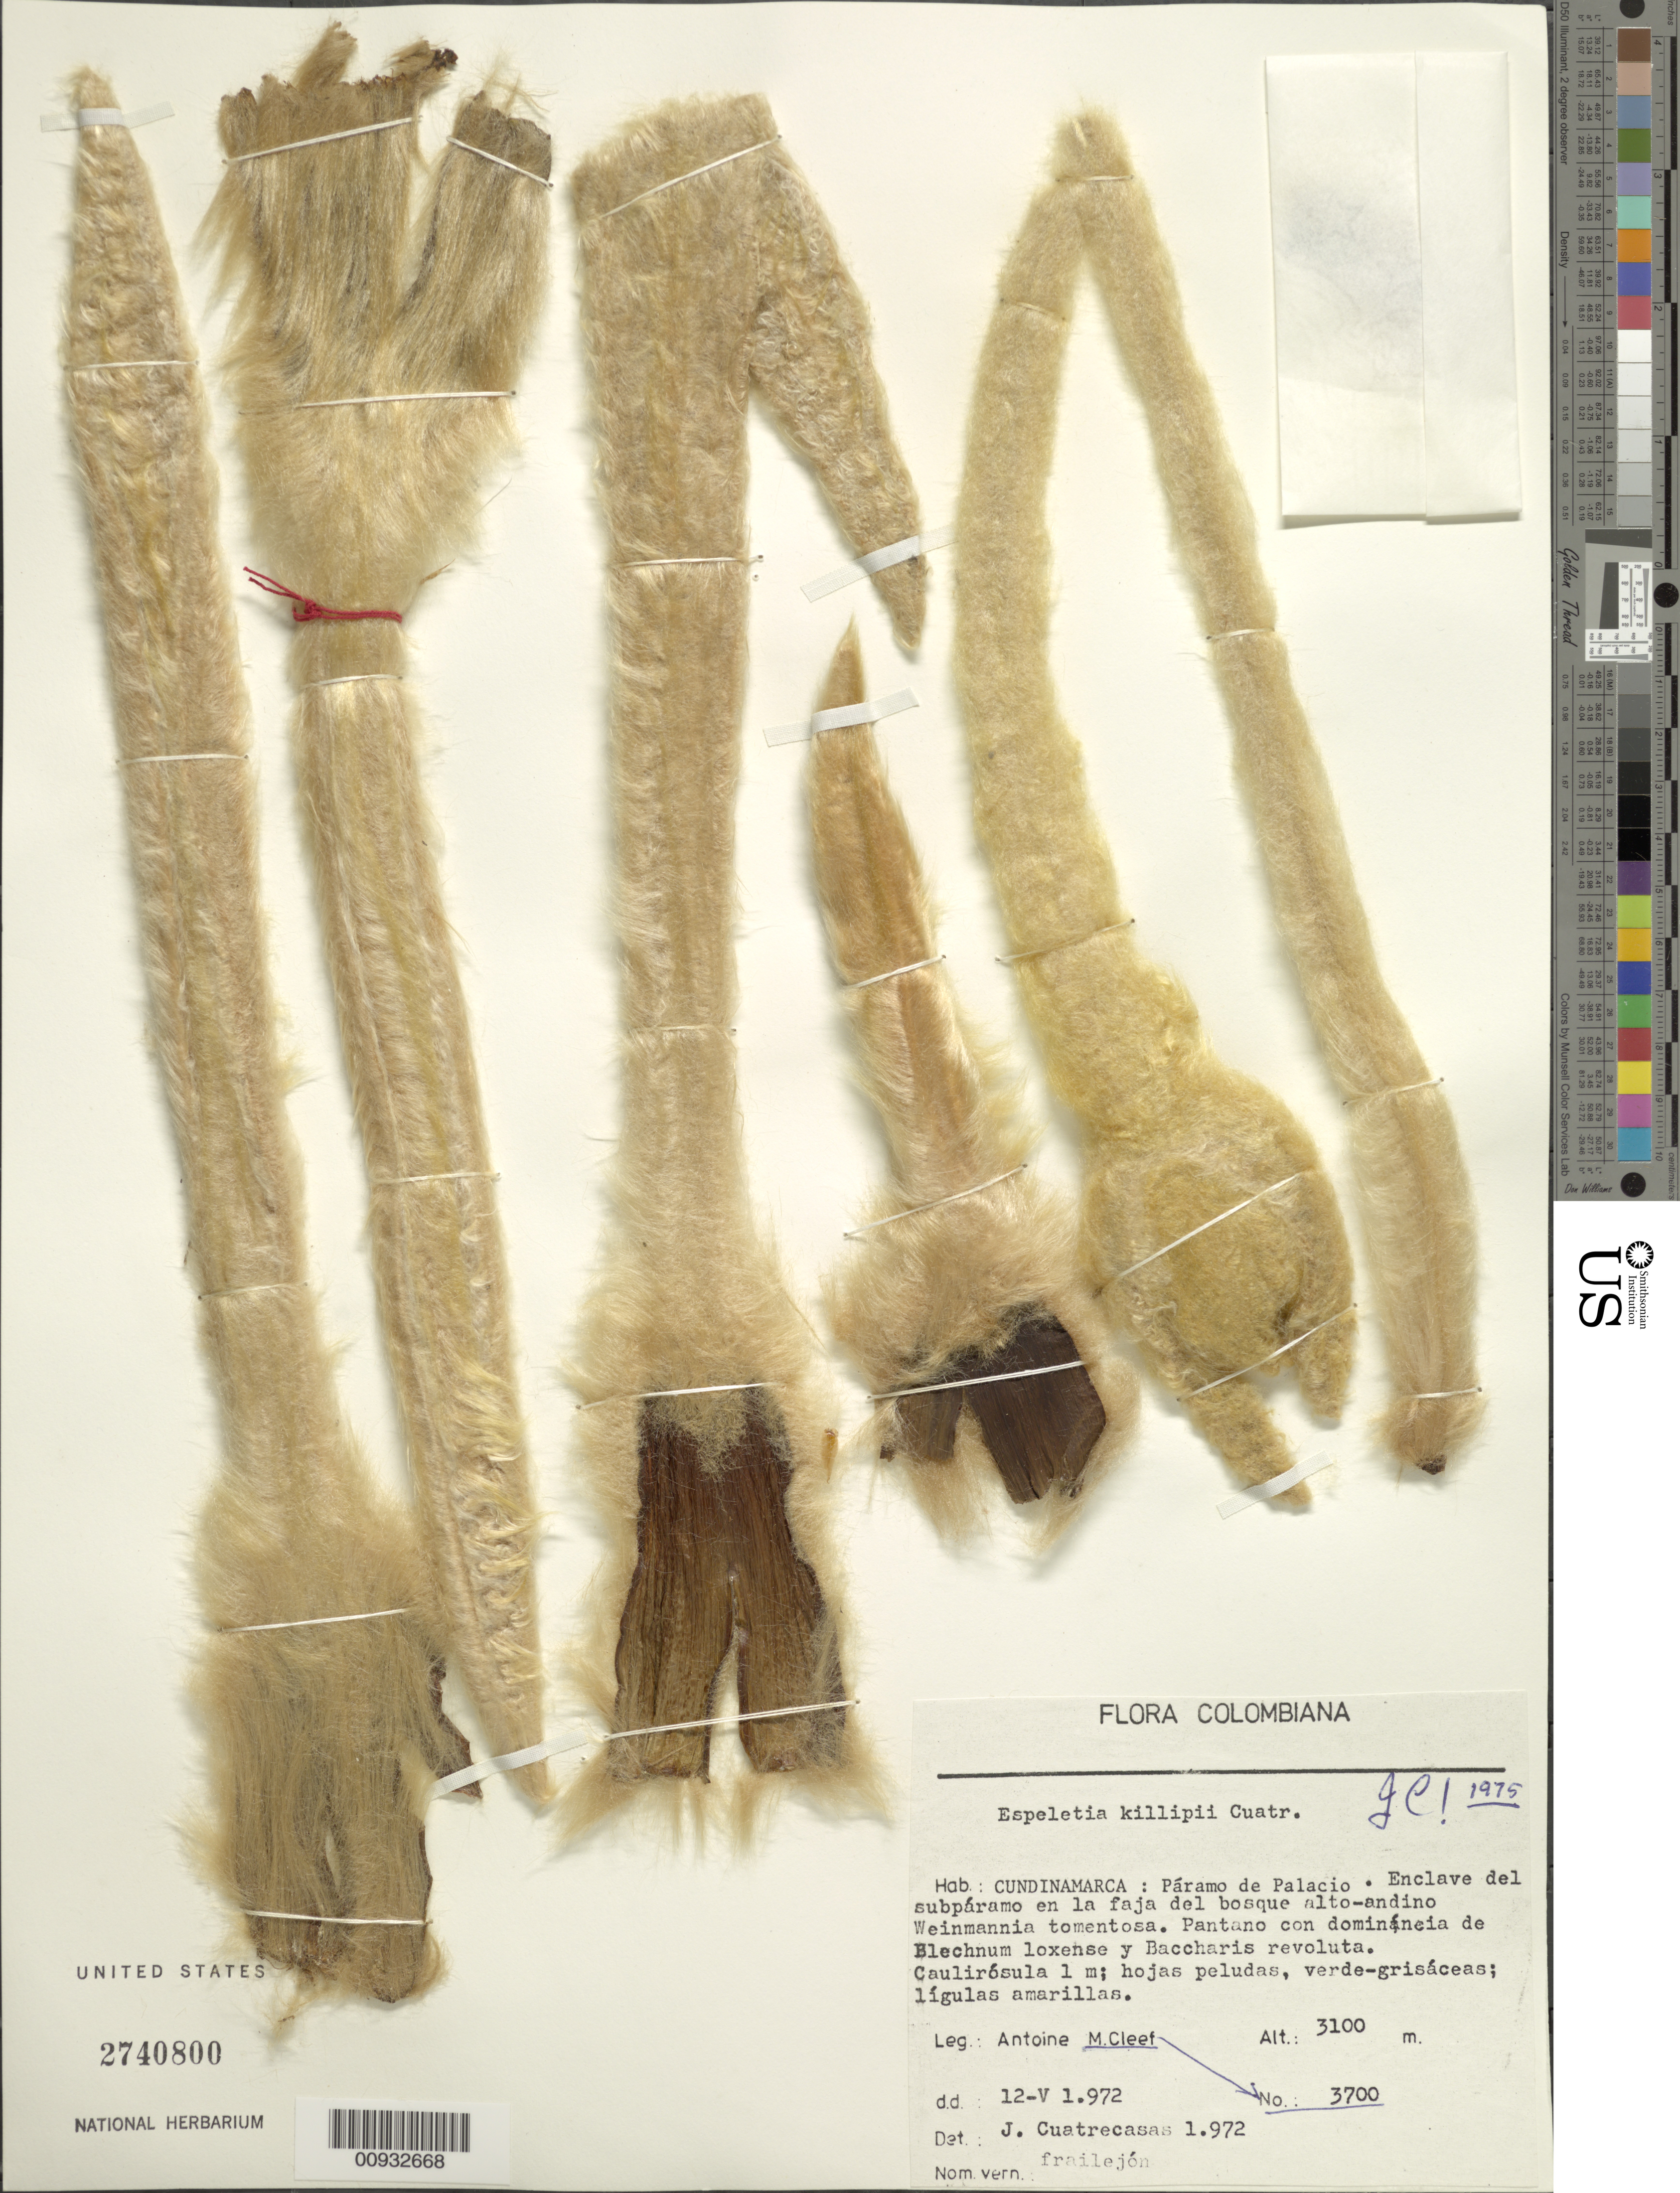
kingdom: Plantae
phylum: Tracheophyta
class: Magnoliopsida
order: Asterales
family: Asteraceae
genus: Espeletia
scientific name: Espeletia killipii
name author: Cuatrec.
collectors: A. M. Cleef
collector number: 3700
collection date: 1972-05-12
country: Colombia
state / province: Cundinamarca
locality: Páramo de Palacio. Páramo de Palacio. Enclave del subPáramo en la faja del bosque alto-andino einmannia tomentosa. Pantano con domin·ncia de Blechnum loxense y Baccharis revoluta.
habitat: Enclave del subpáramo en la faja del bosque alto-andino de Weinmannia tomentosa. Pantano con dominancia de Blechnum loxense y Baccharis revoluta.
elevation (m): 3100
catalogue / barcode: US 2740800